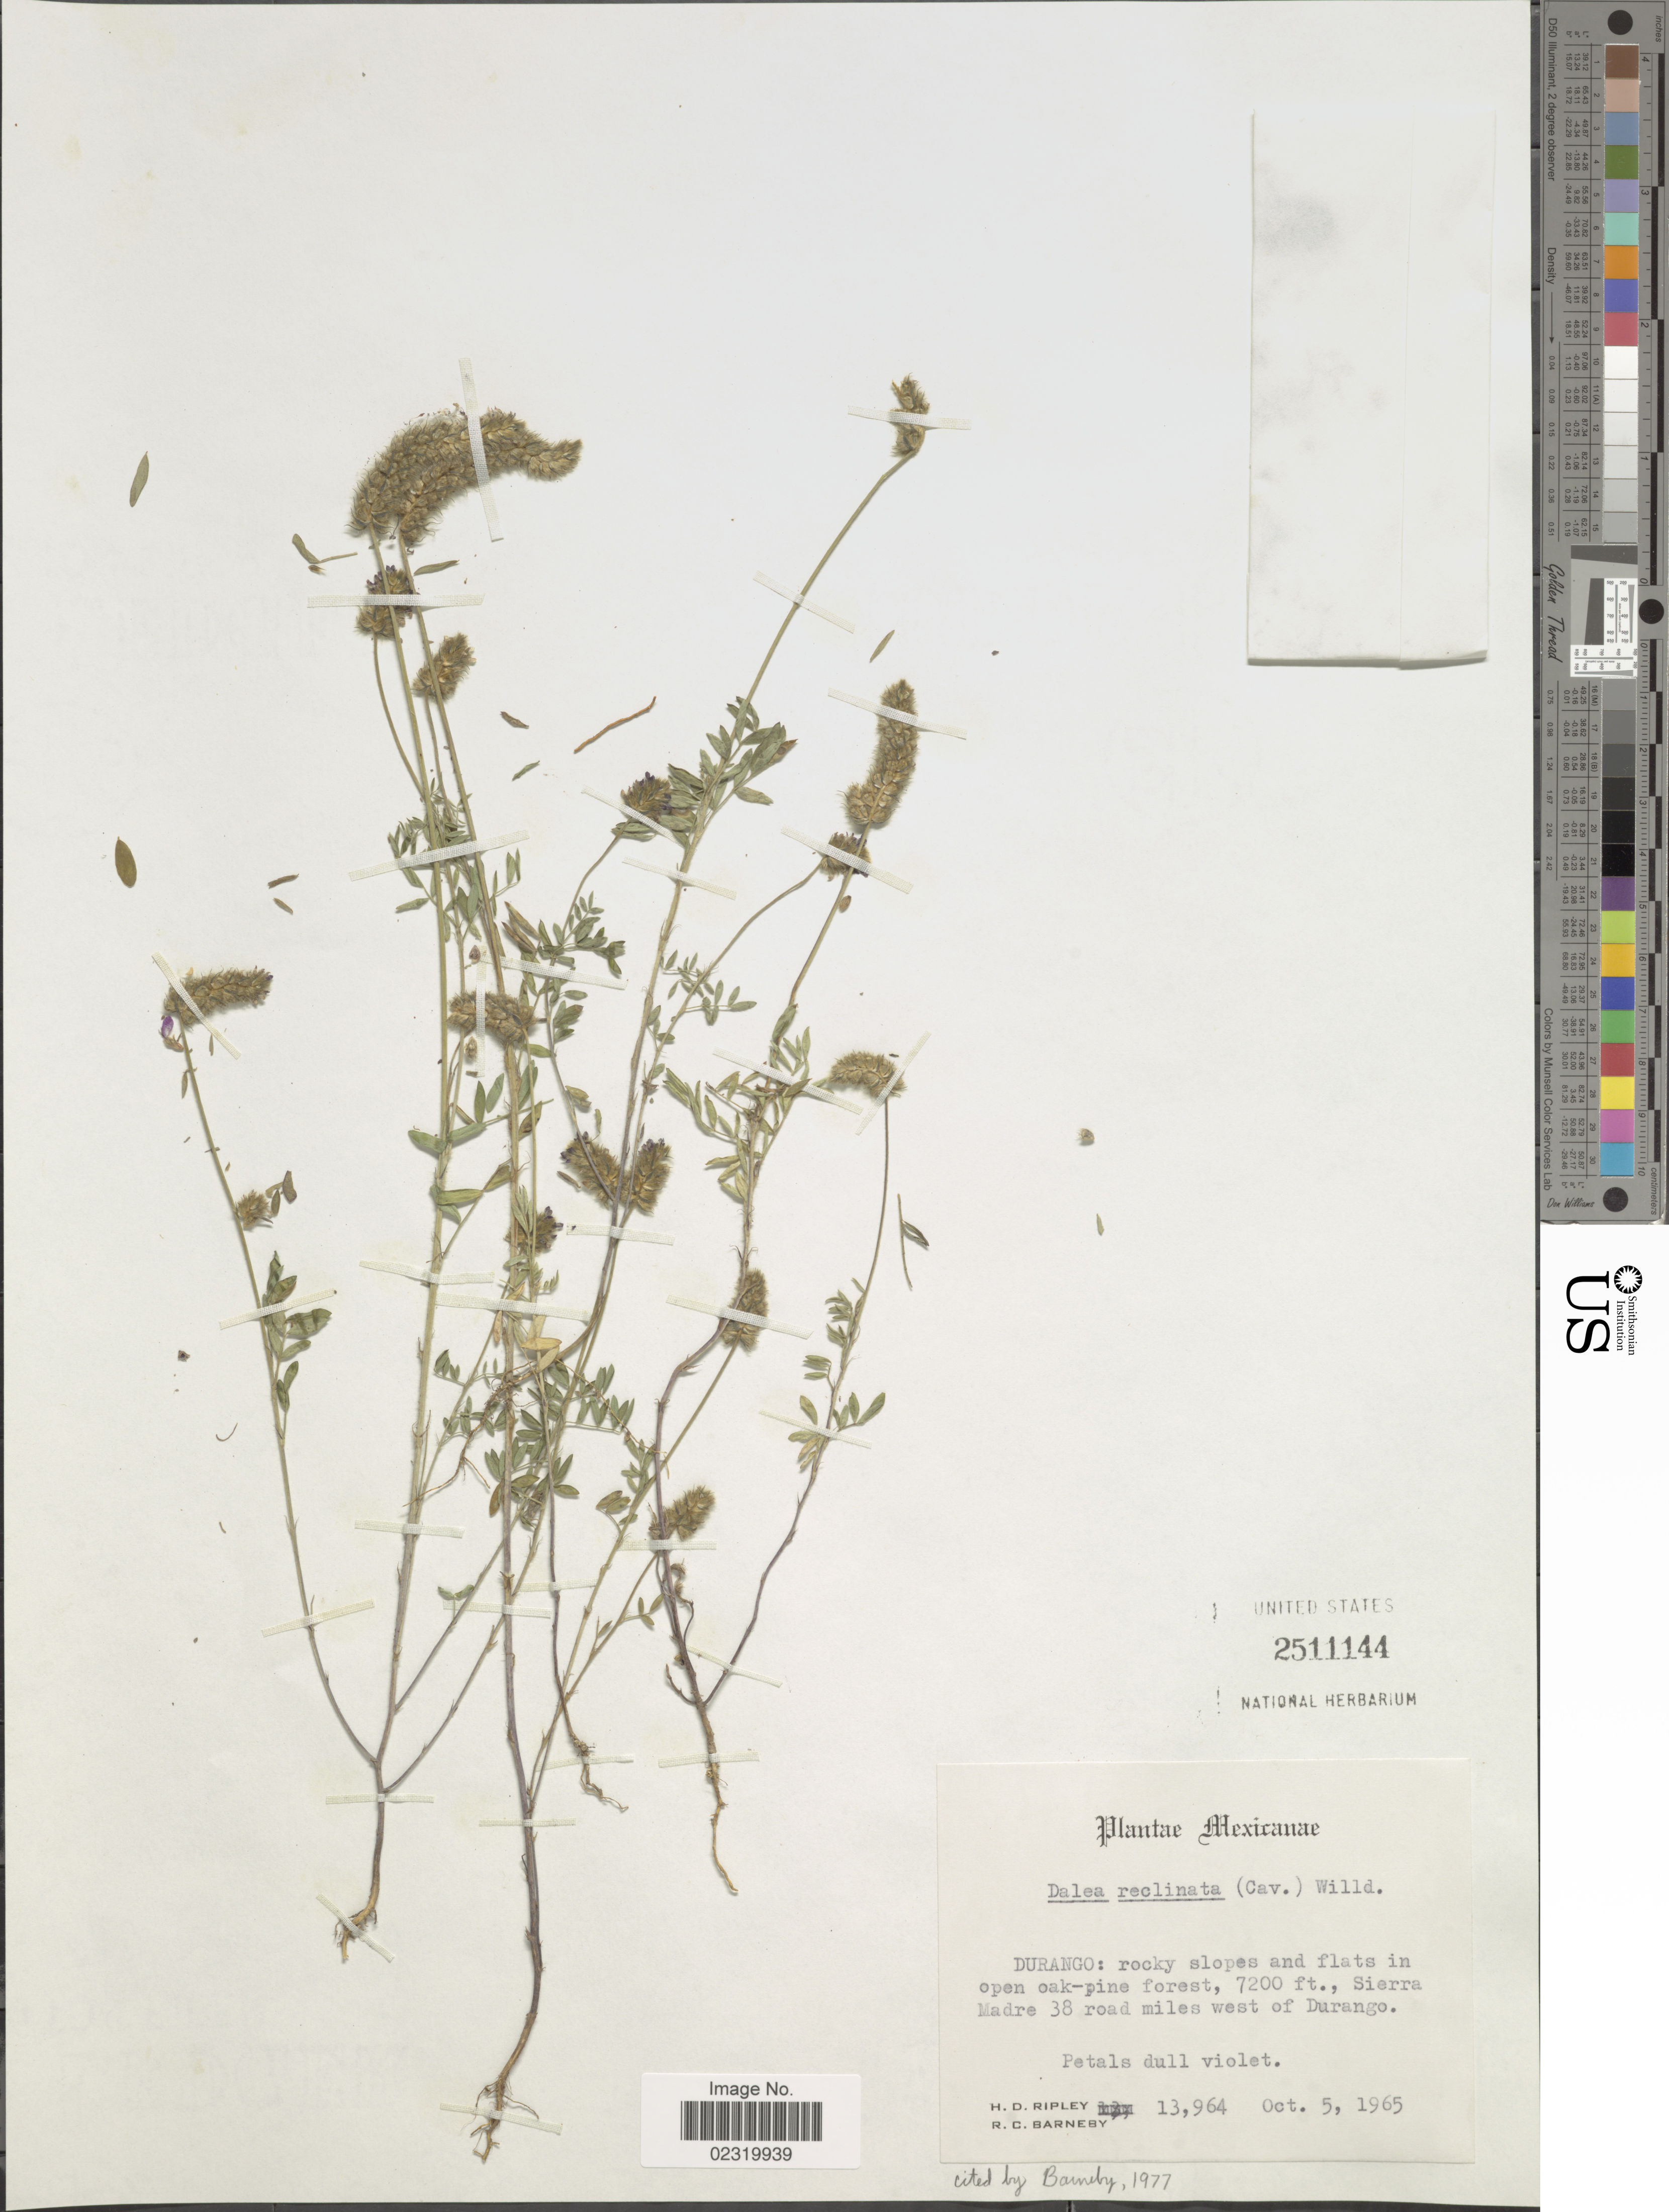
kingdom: Plantae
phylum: Tracheophyta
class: Magnoliopsida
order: Fabales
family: Fabaceae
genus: Dalea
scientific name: Dalea reclinata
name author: (Cav.) Willd.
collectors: H. Ripley & R. C. Barneby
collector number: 13964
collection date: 1965-10-05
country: Mexico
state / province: Durango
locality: Sierra Madre 38 road miles west of Durango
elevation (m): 2195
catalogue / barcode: US 2511144